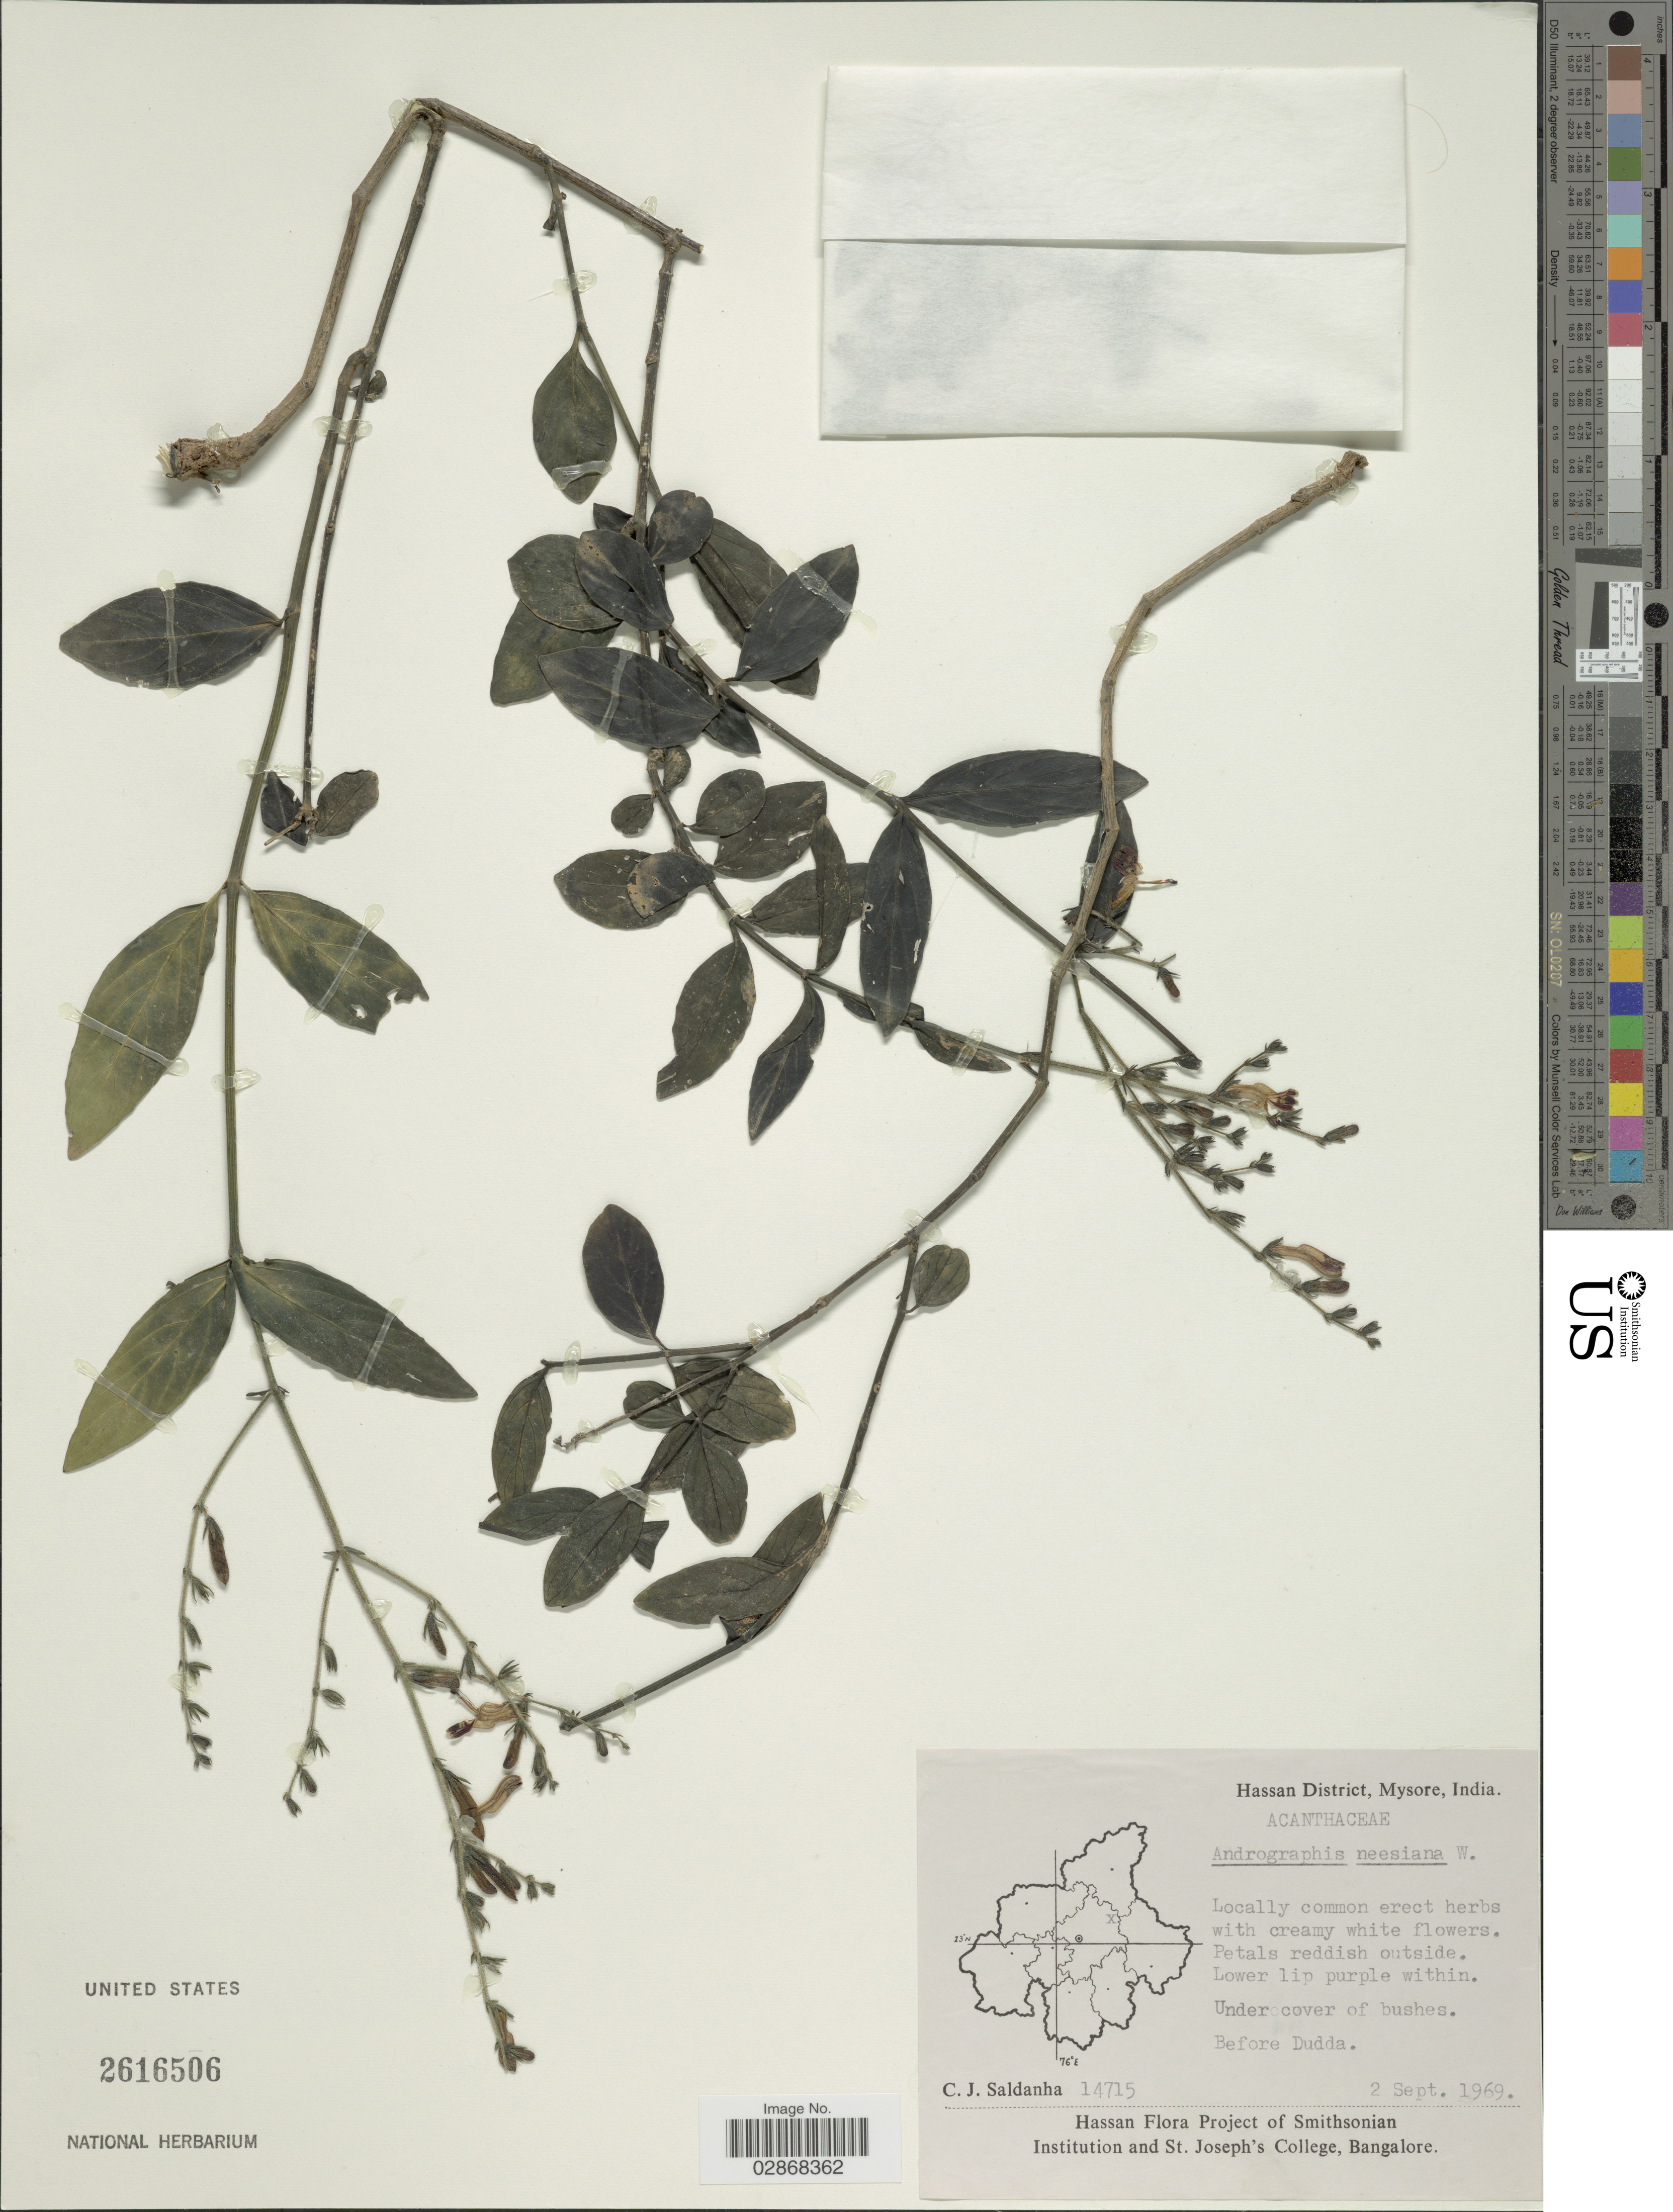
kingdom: Plantae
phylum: Tracheophyta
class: Magnoliopsida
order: Lamiales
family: Acanthaceae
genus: Andrographis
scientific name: Andrographis neesiana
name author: Wight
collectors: C. J. Saldanha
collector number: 14715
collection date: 1969-09-02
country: India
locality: Hassan District, Mysore. Before Dudda.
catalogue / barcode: US 2616506